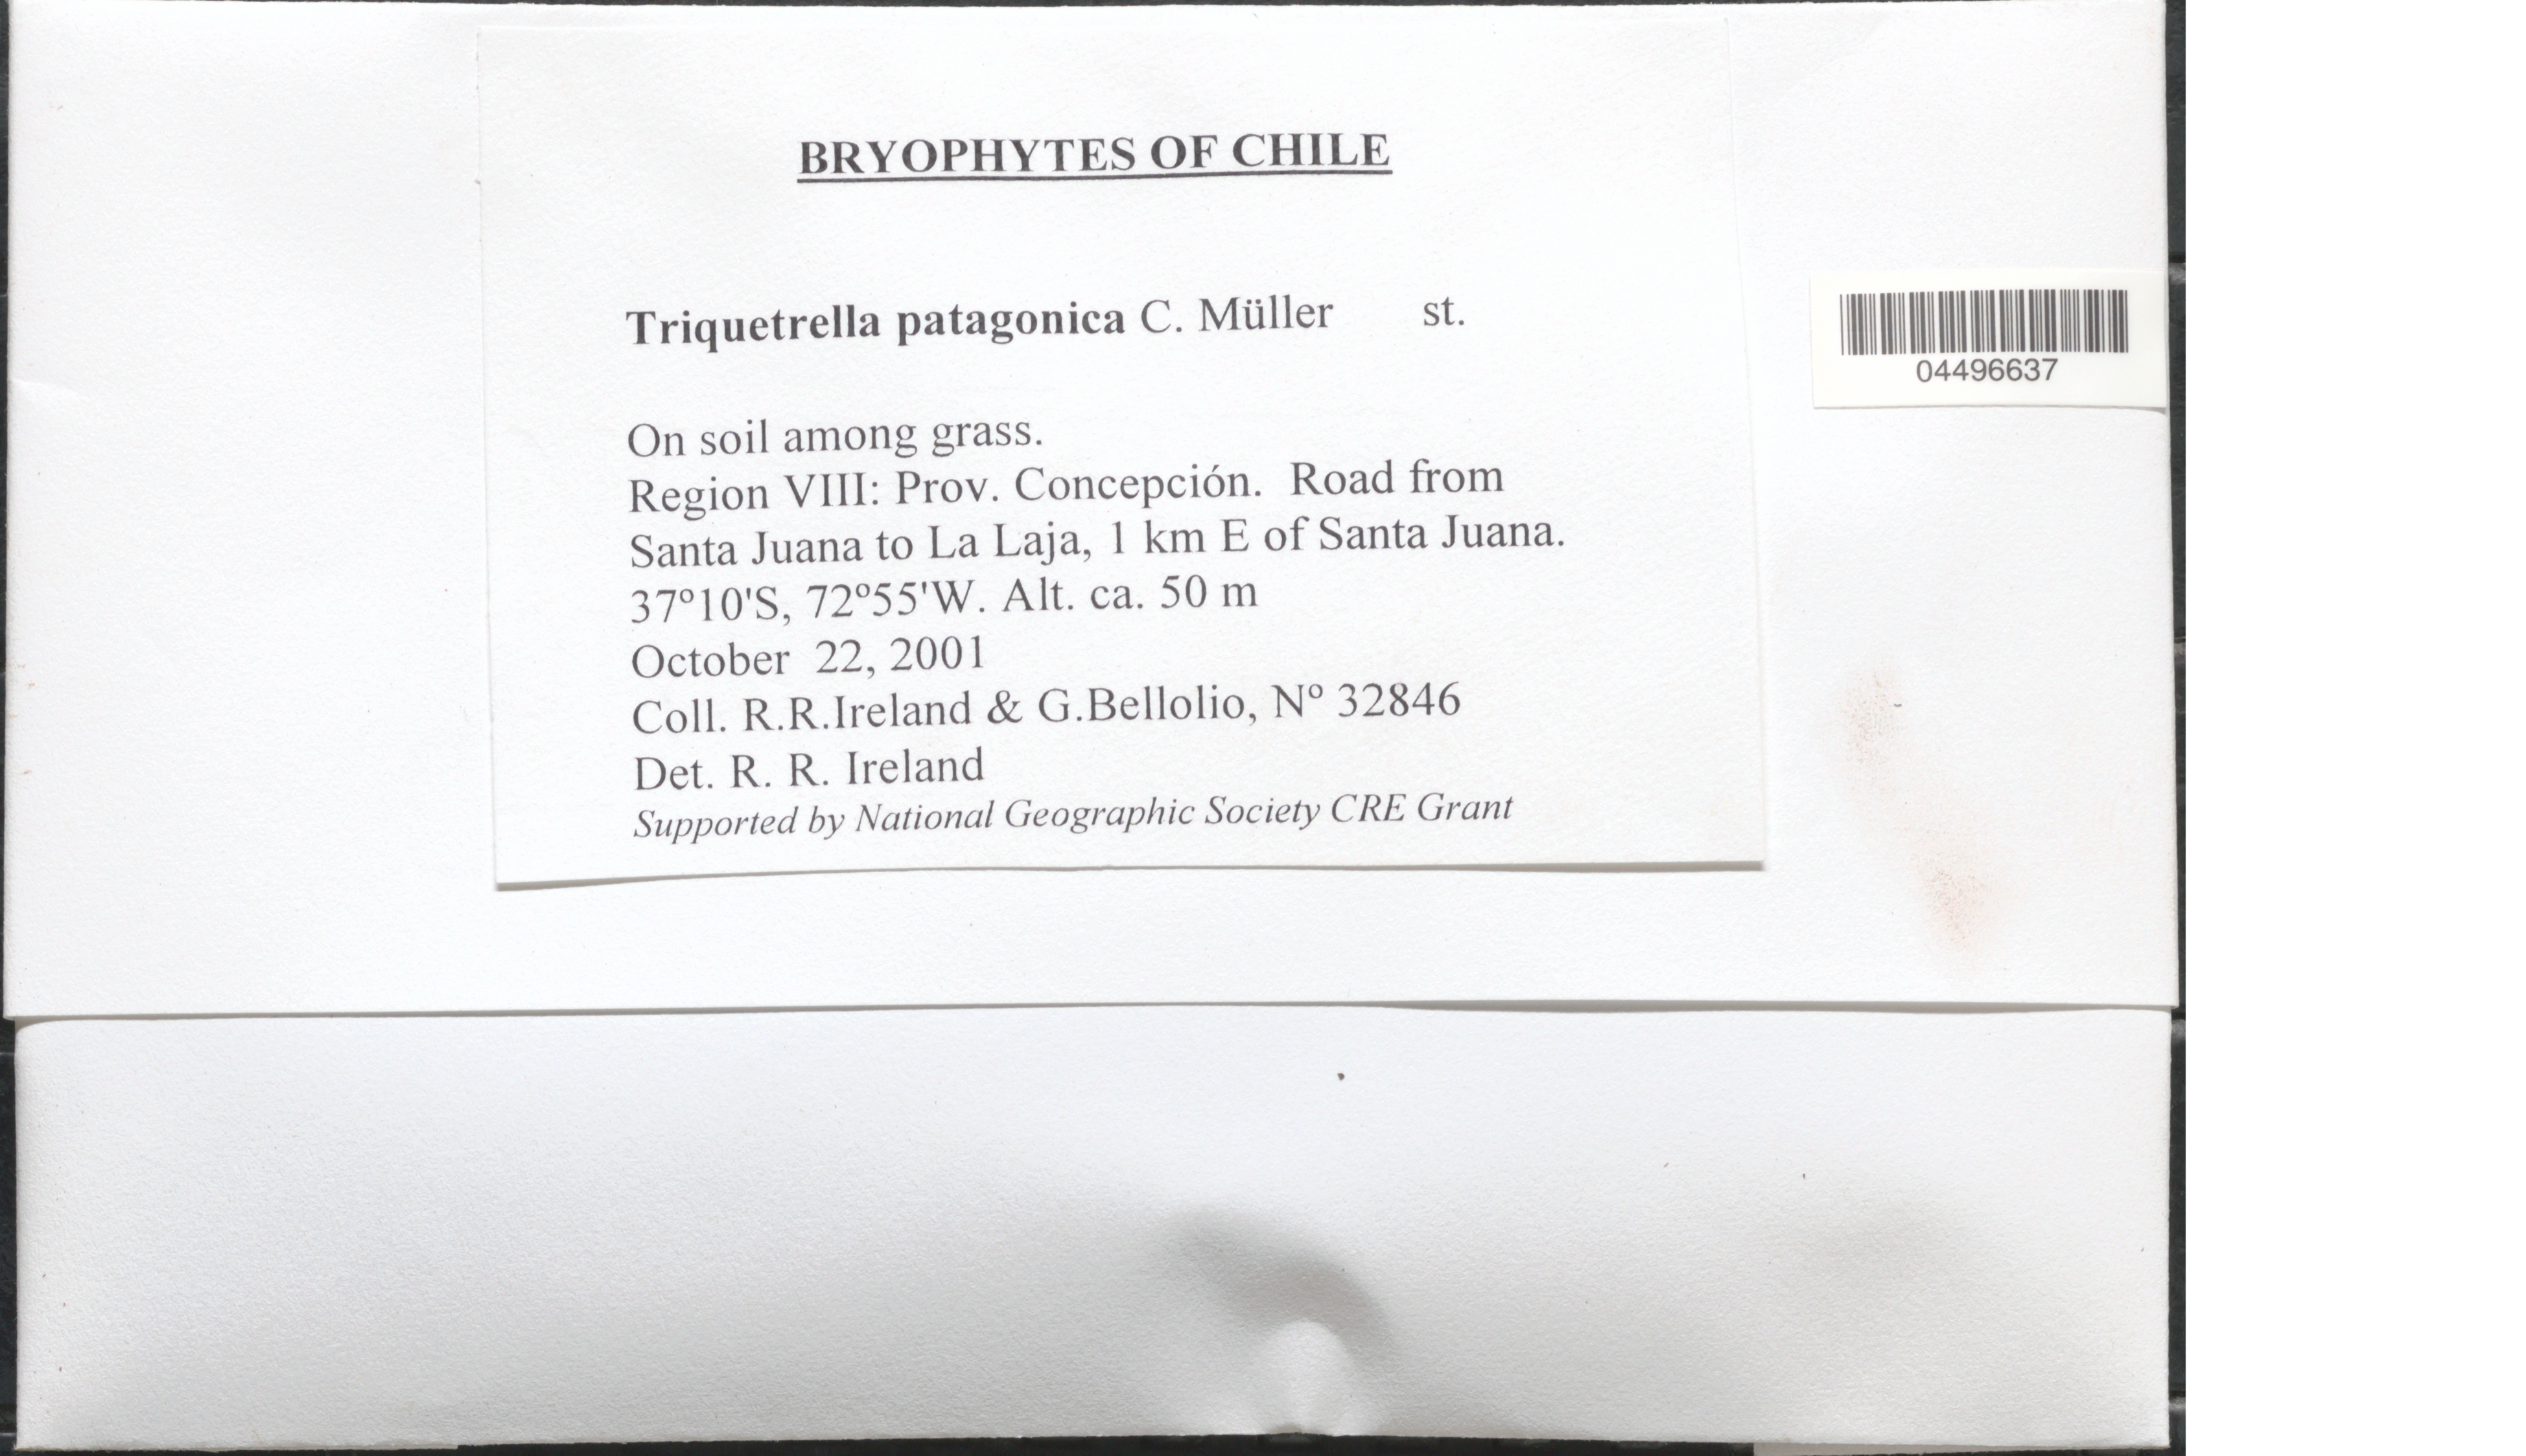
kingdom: Plantae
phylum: Bryophyta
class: Bryopsida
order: Pottiales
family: Pottiaceae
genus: Triquetrella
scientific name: Triquetrella patagonica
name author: Müll. Hal.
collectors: R. Ireland & G. Bellolio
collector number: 32846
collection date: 2001-10-22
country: Chile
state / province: Bio-Bío (VIII)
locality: Region VIII: Prov. Concepción. Road from Santa Juana to La Laja, 1 km E of Santa Juana.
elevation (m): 50